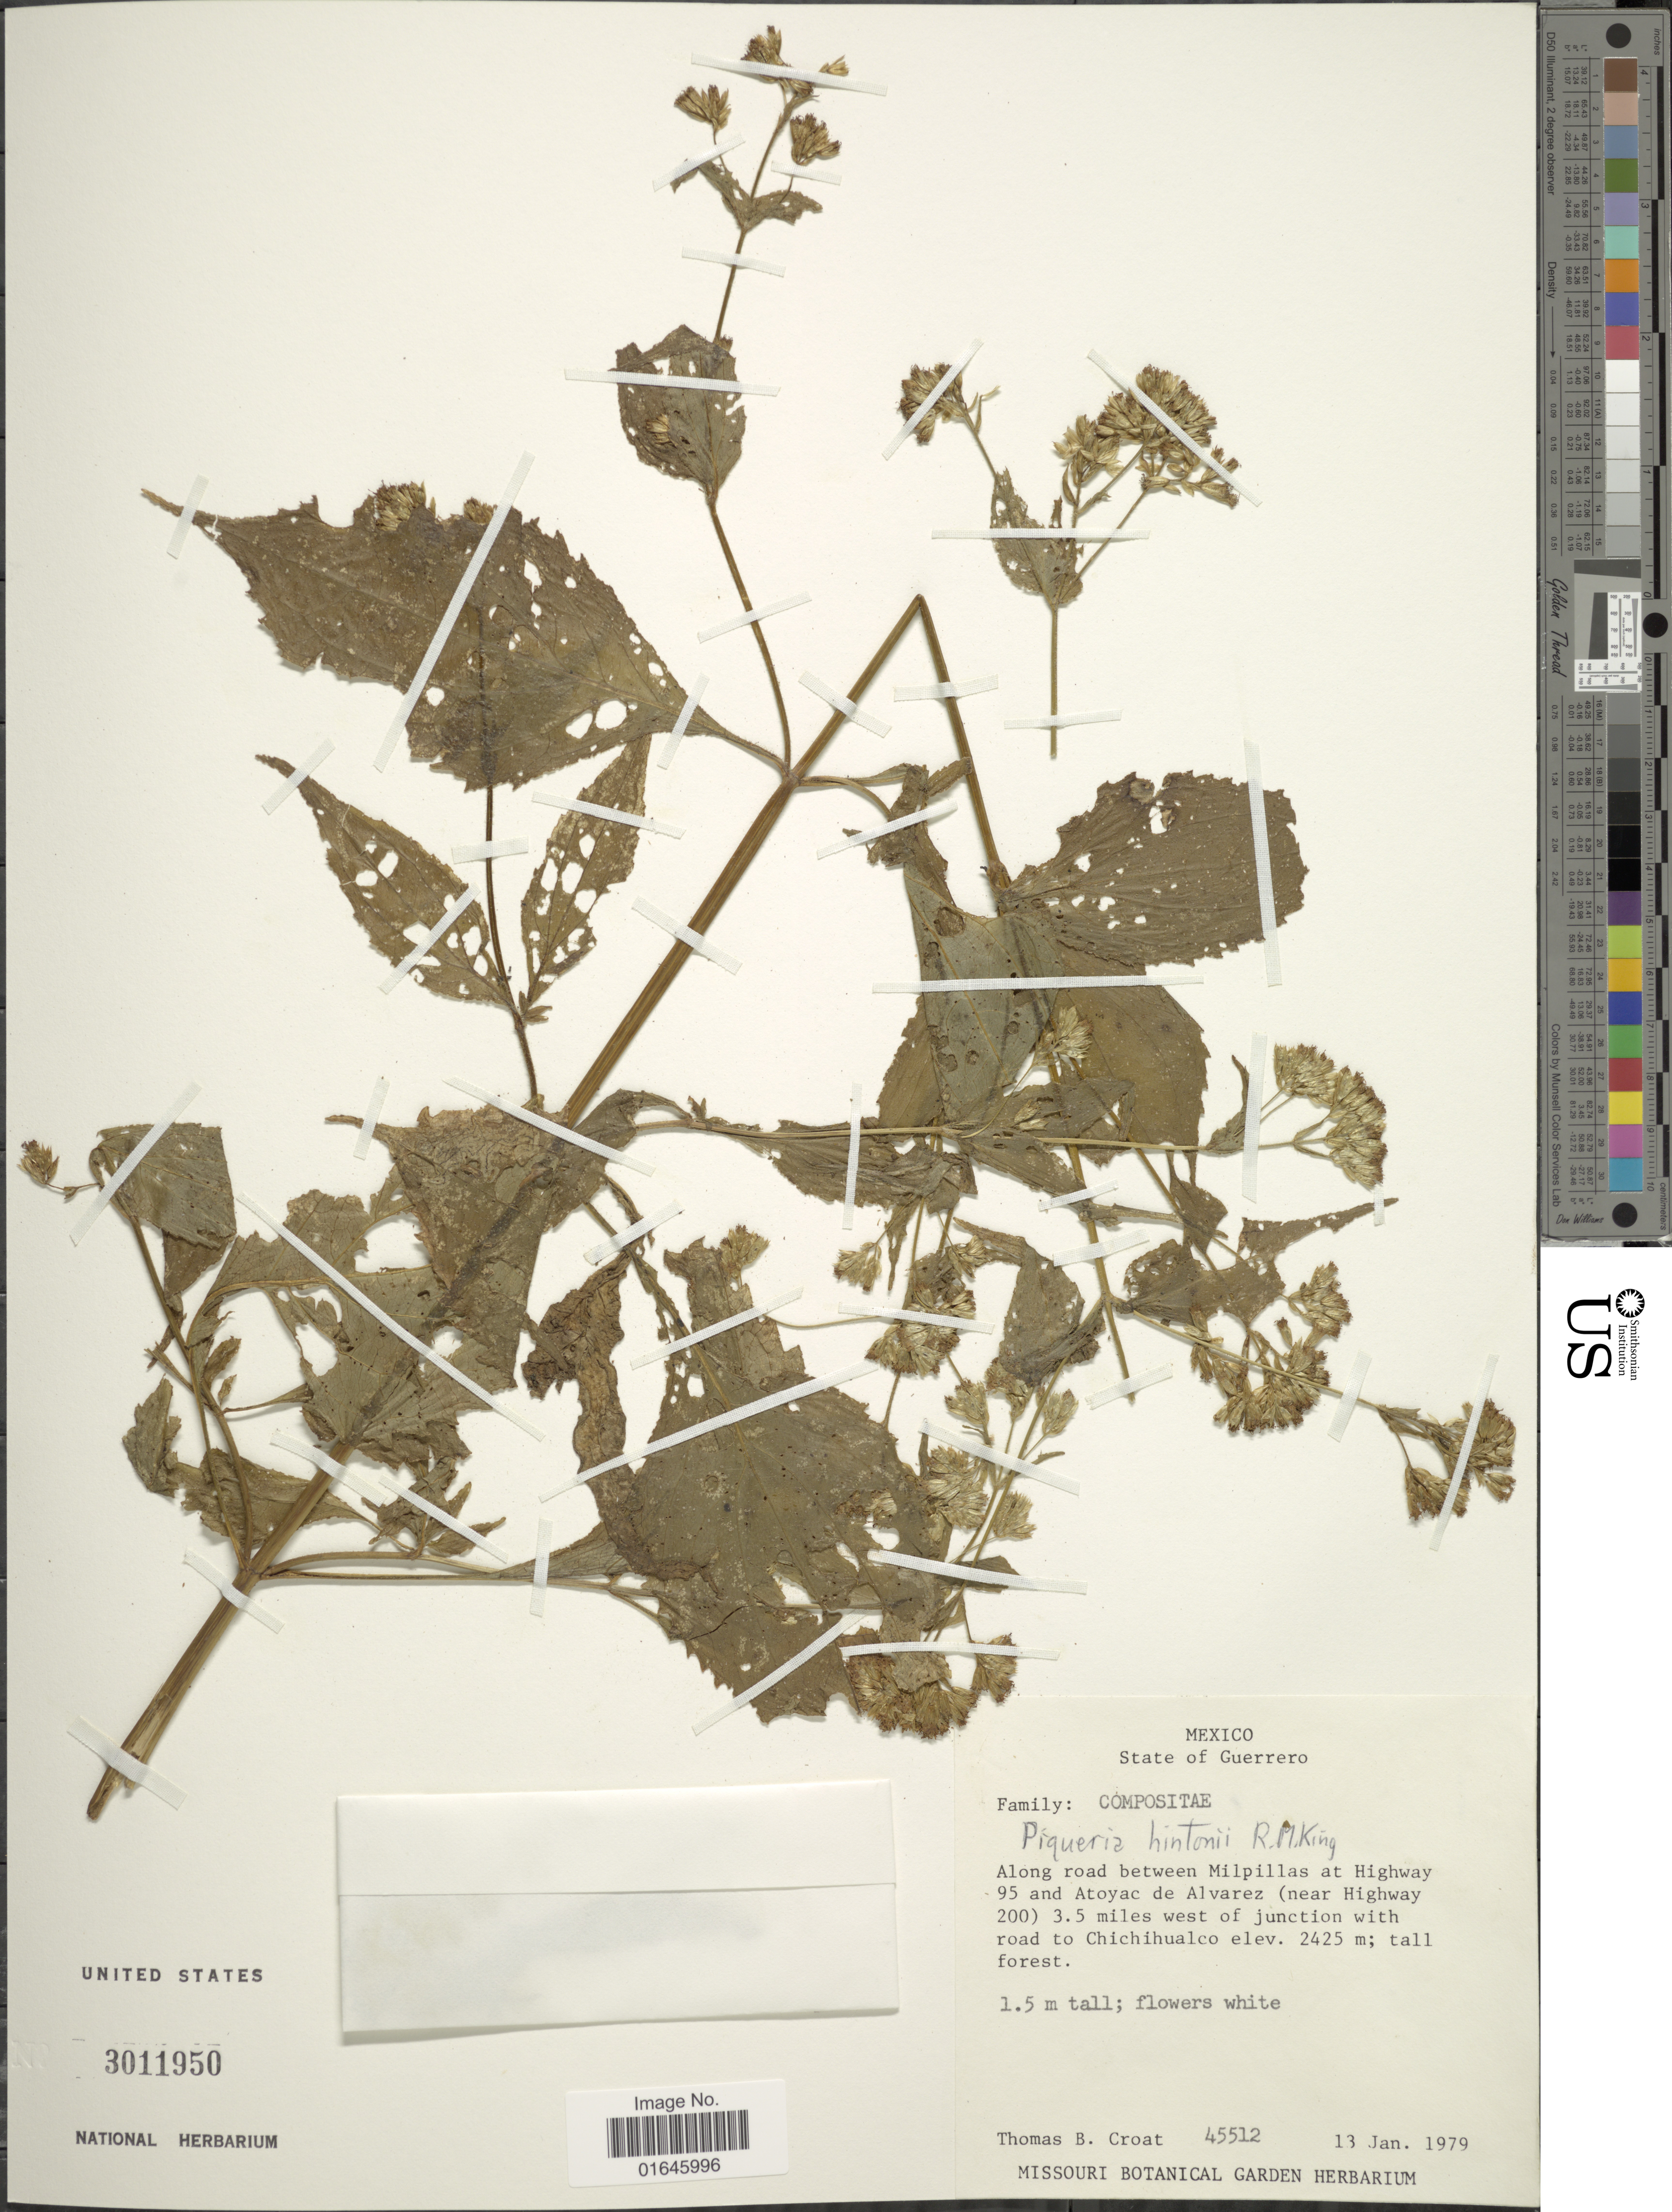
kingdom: Plantae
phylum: Tracheophyta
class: Magnoliopsida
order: Asterales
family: Asteraceae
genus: Piqueria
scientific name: Piqueria hintonii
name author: R.M. King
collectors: T. B. Croat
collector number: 45512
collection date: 1979-01-13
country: Mexico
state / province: Guerrero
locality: Along road between Milpillas at Highway 95 and Atoyac de Alvarez (near Highway 200) 3.5 miles west of junction with road to Chichihualco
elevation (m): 2425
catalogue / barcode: US 3011950